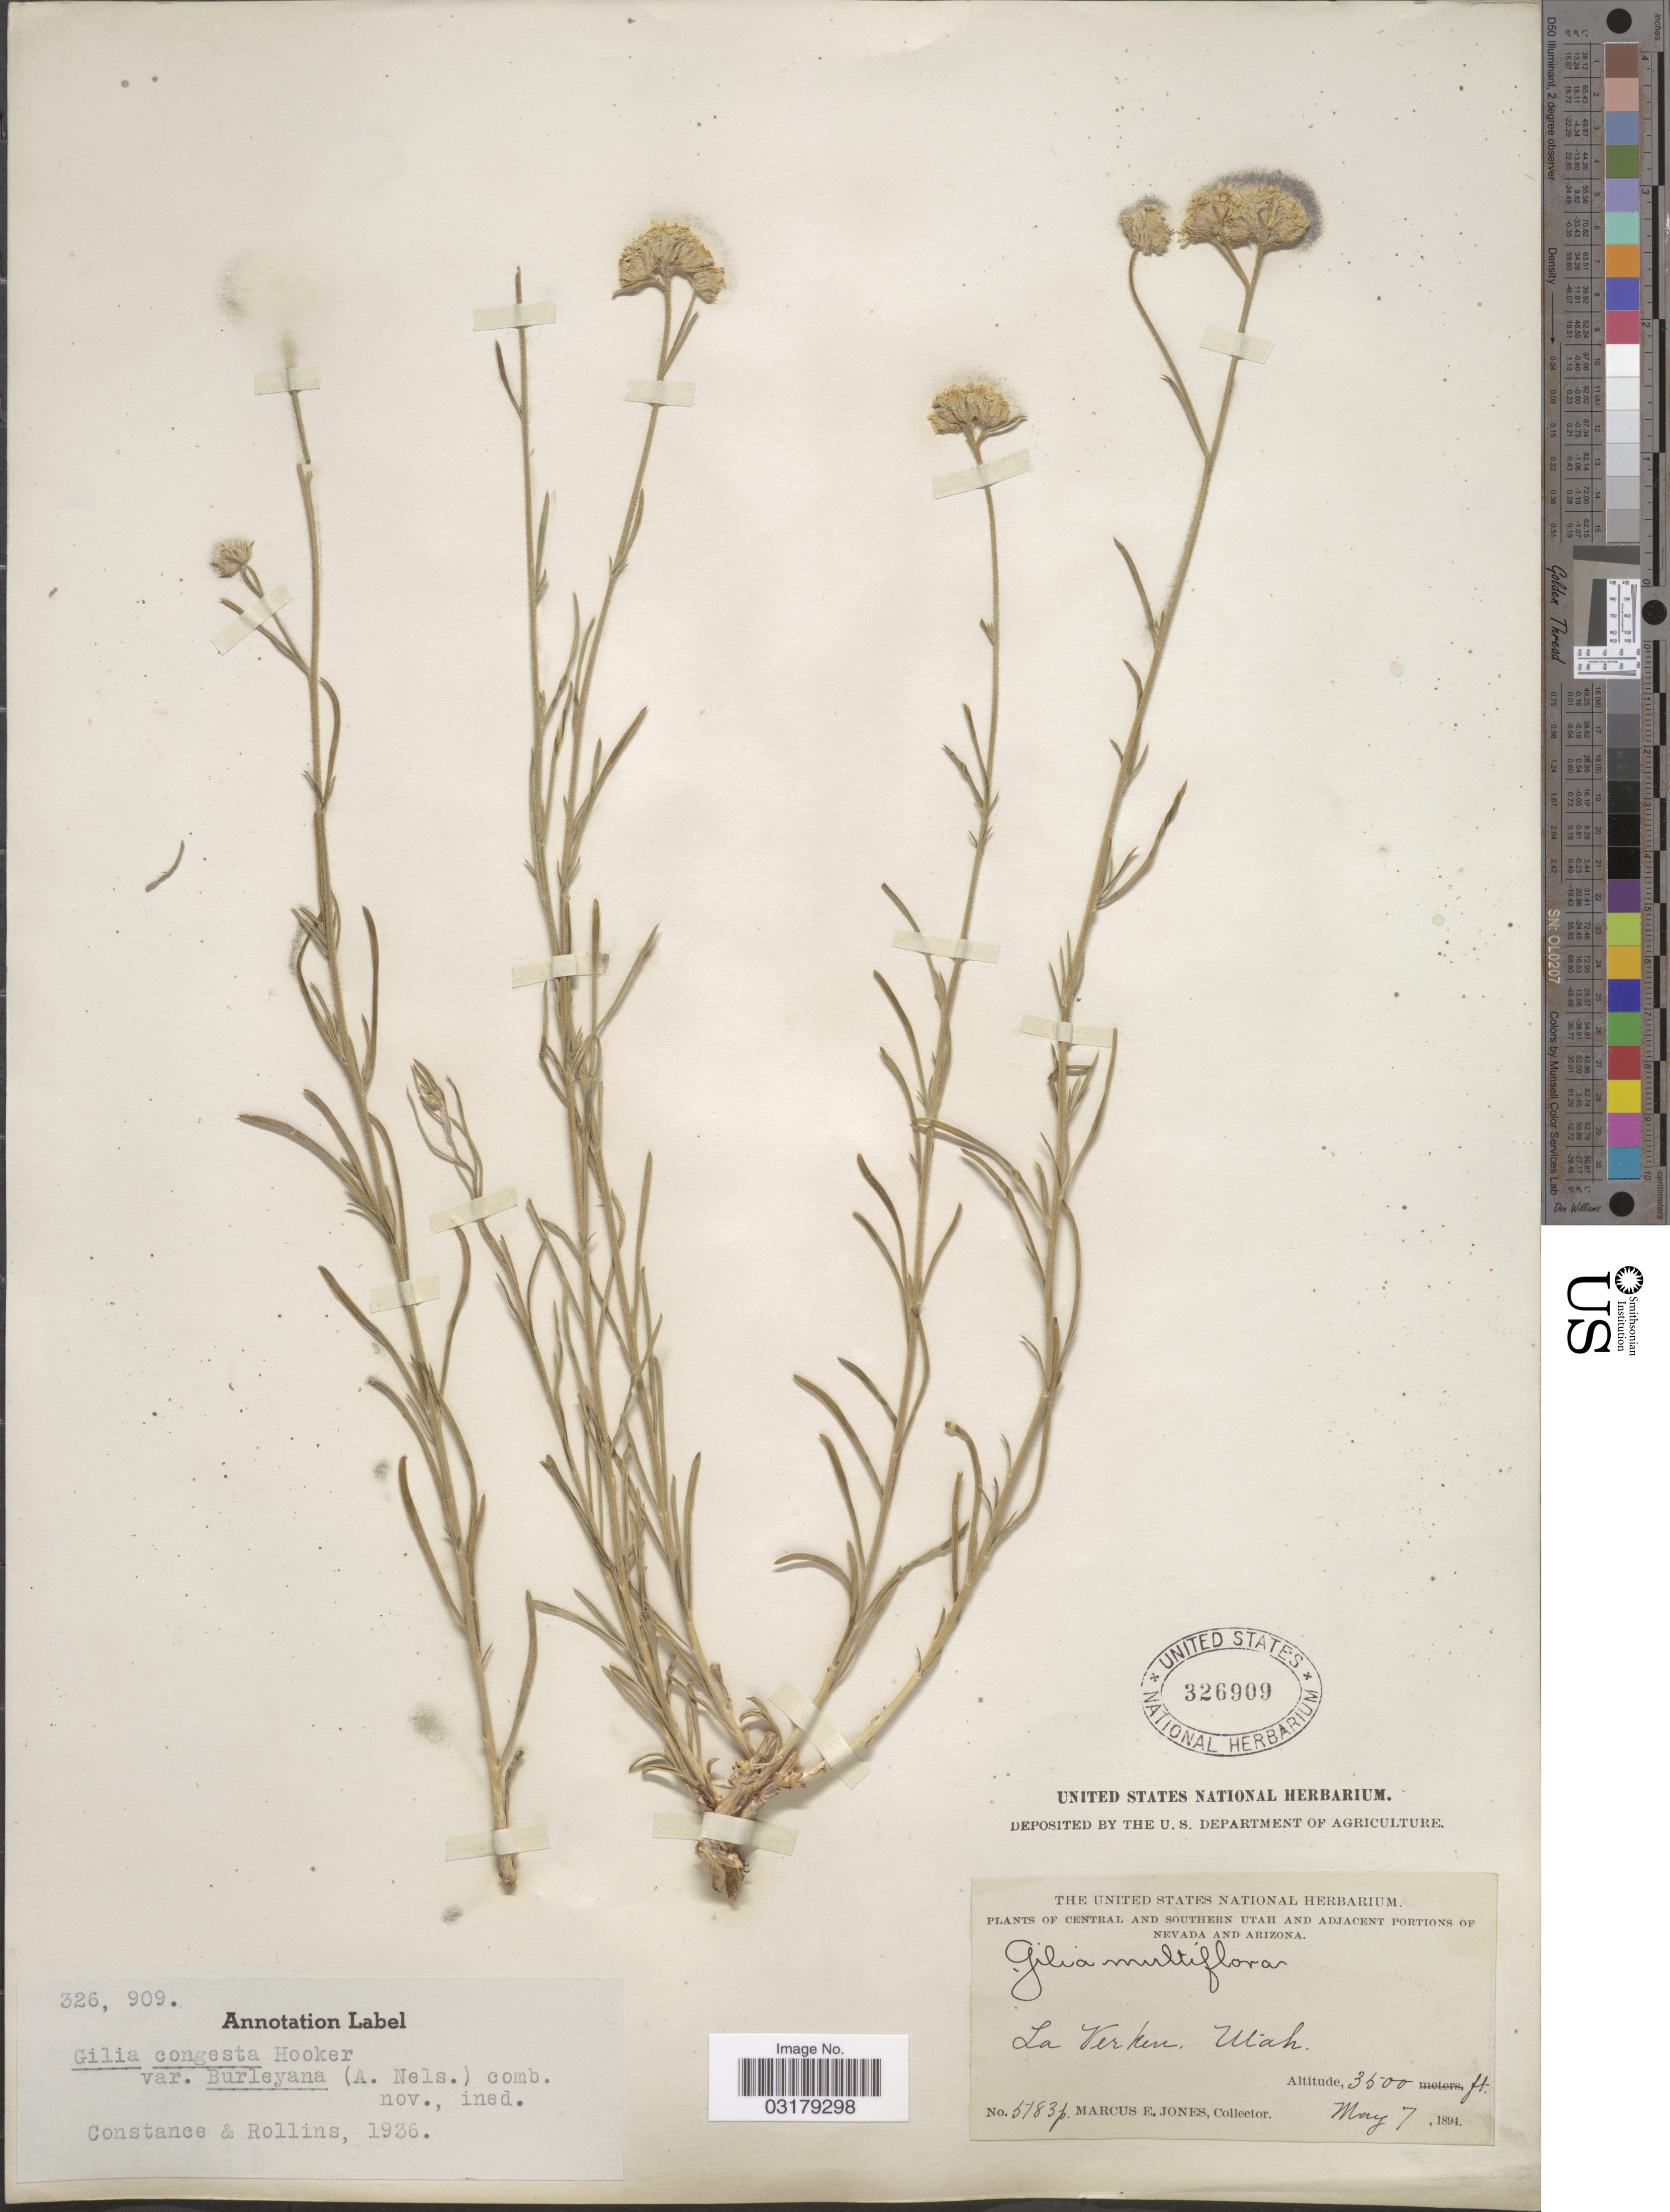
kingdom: Plantae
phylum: Tracheophyta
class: Magnoliopsida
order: Ericales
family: Polemoniaceae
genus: Ipomopsis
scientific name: Ipomopsis congesta subsp. frutescens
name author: (Rydb.) A.G. Day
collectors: M. E. Jones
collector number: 5183p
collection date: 1894-05-07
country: United States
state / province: Utah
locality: Central and Southern Utah La Verken. Utah.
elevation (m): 1067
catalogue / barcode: US 326909